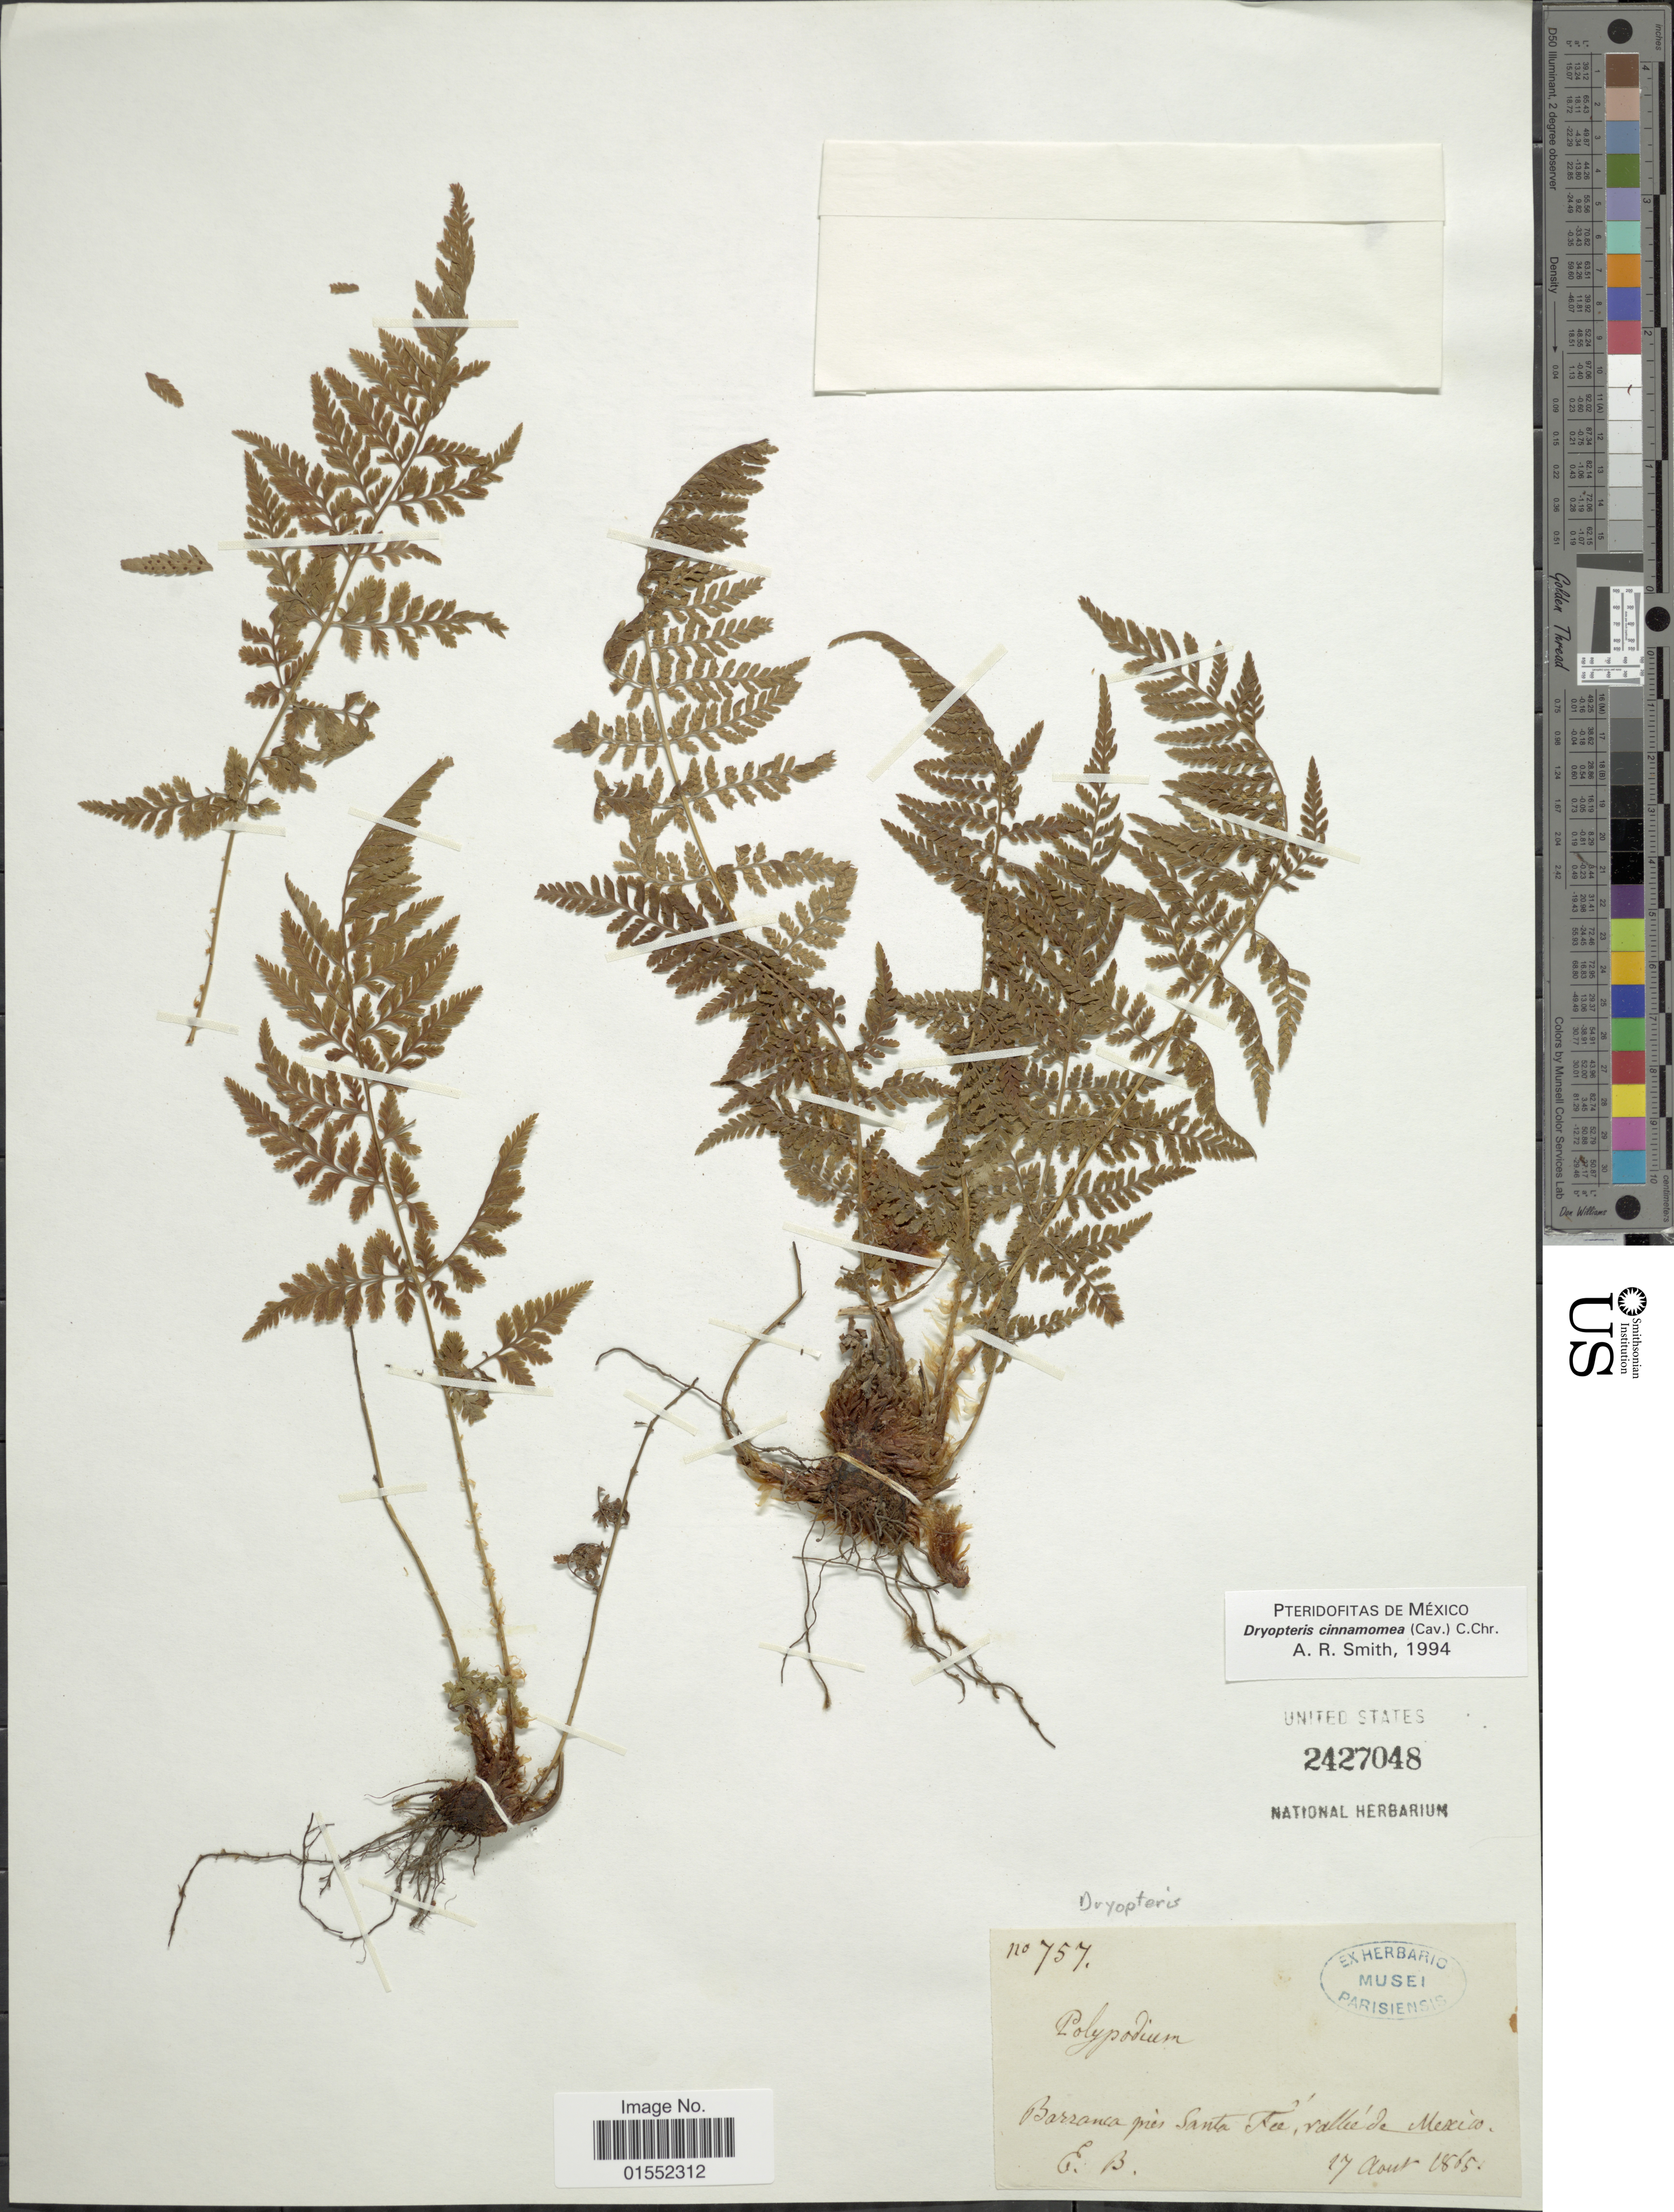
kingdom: Plantae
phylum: Tracheophyta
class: Polypodiopsida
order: Polypodiales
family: Dryopteridaceae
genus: Dryopteris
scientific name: Dryopteris cinnamomea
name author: (Cav.) C. Chr.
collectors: E. B.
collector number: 757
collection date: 1865-08-17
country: Mexico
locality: Barranca prés Santa Feé, valleé de Mexico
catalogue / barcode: US 2427048